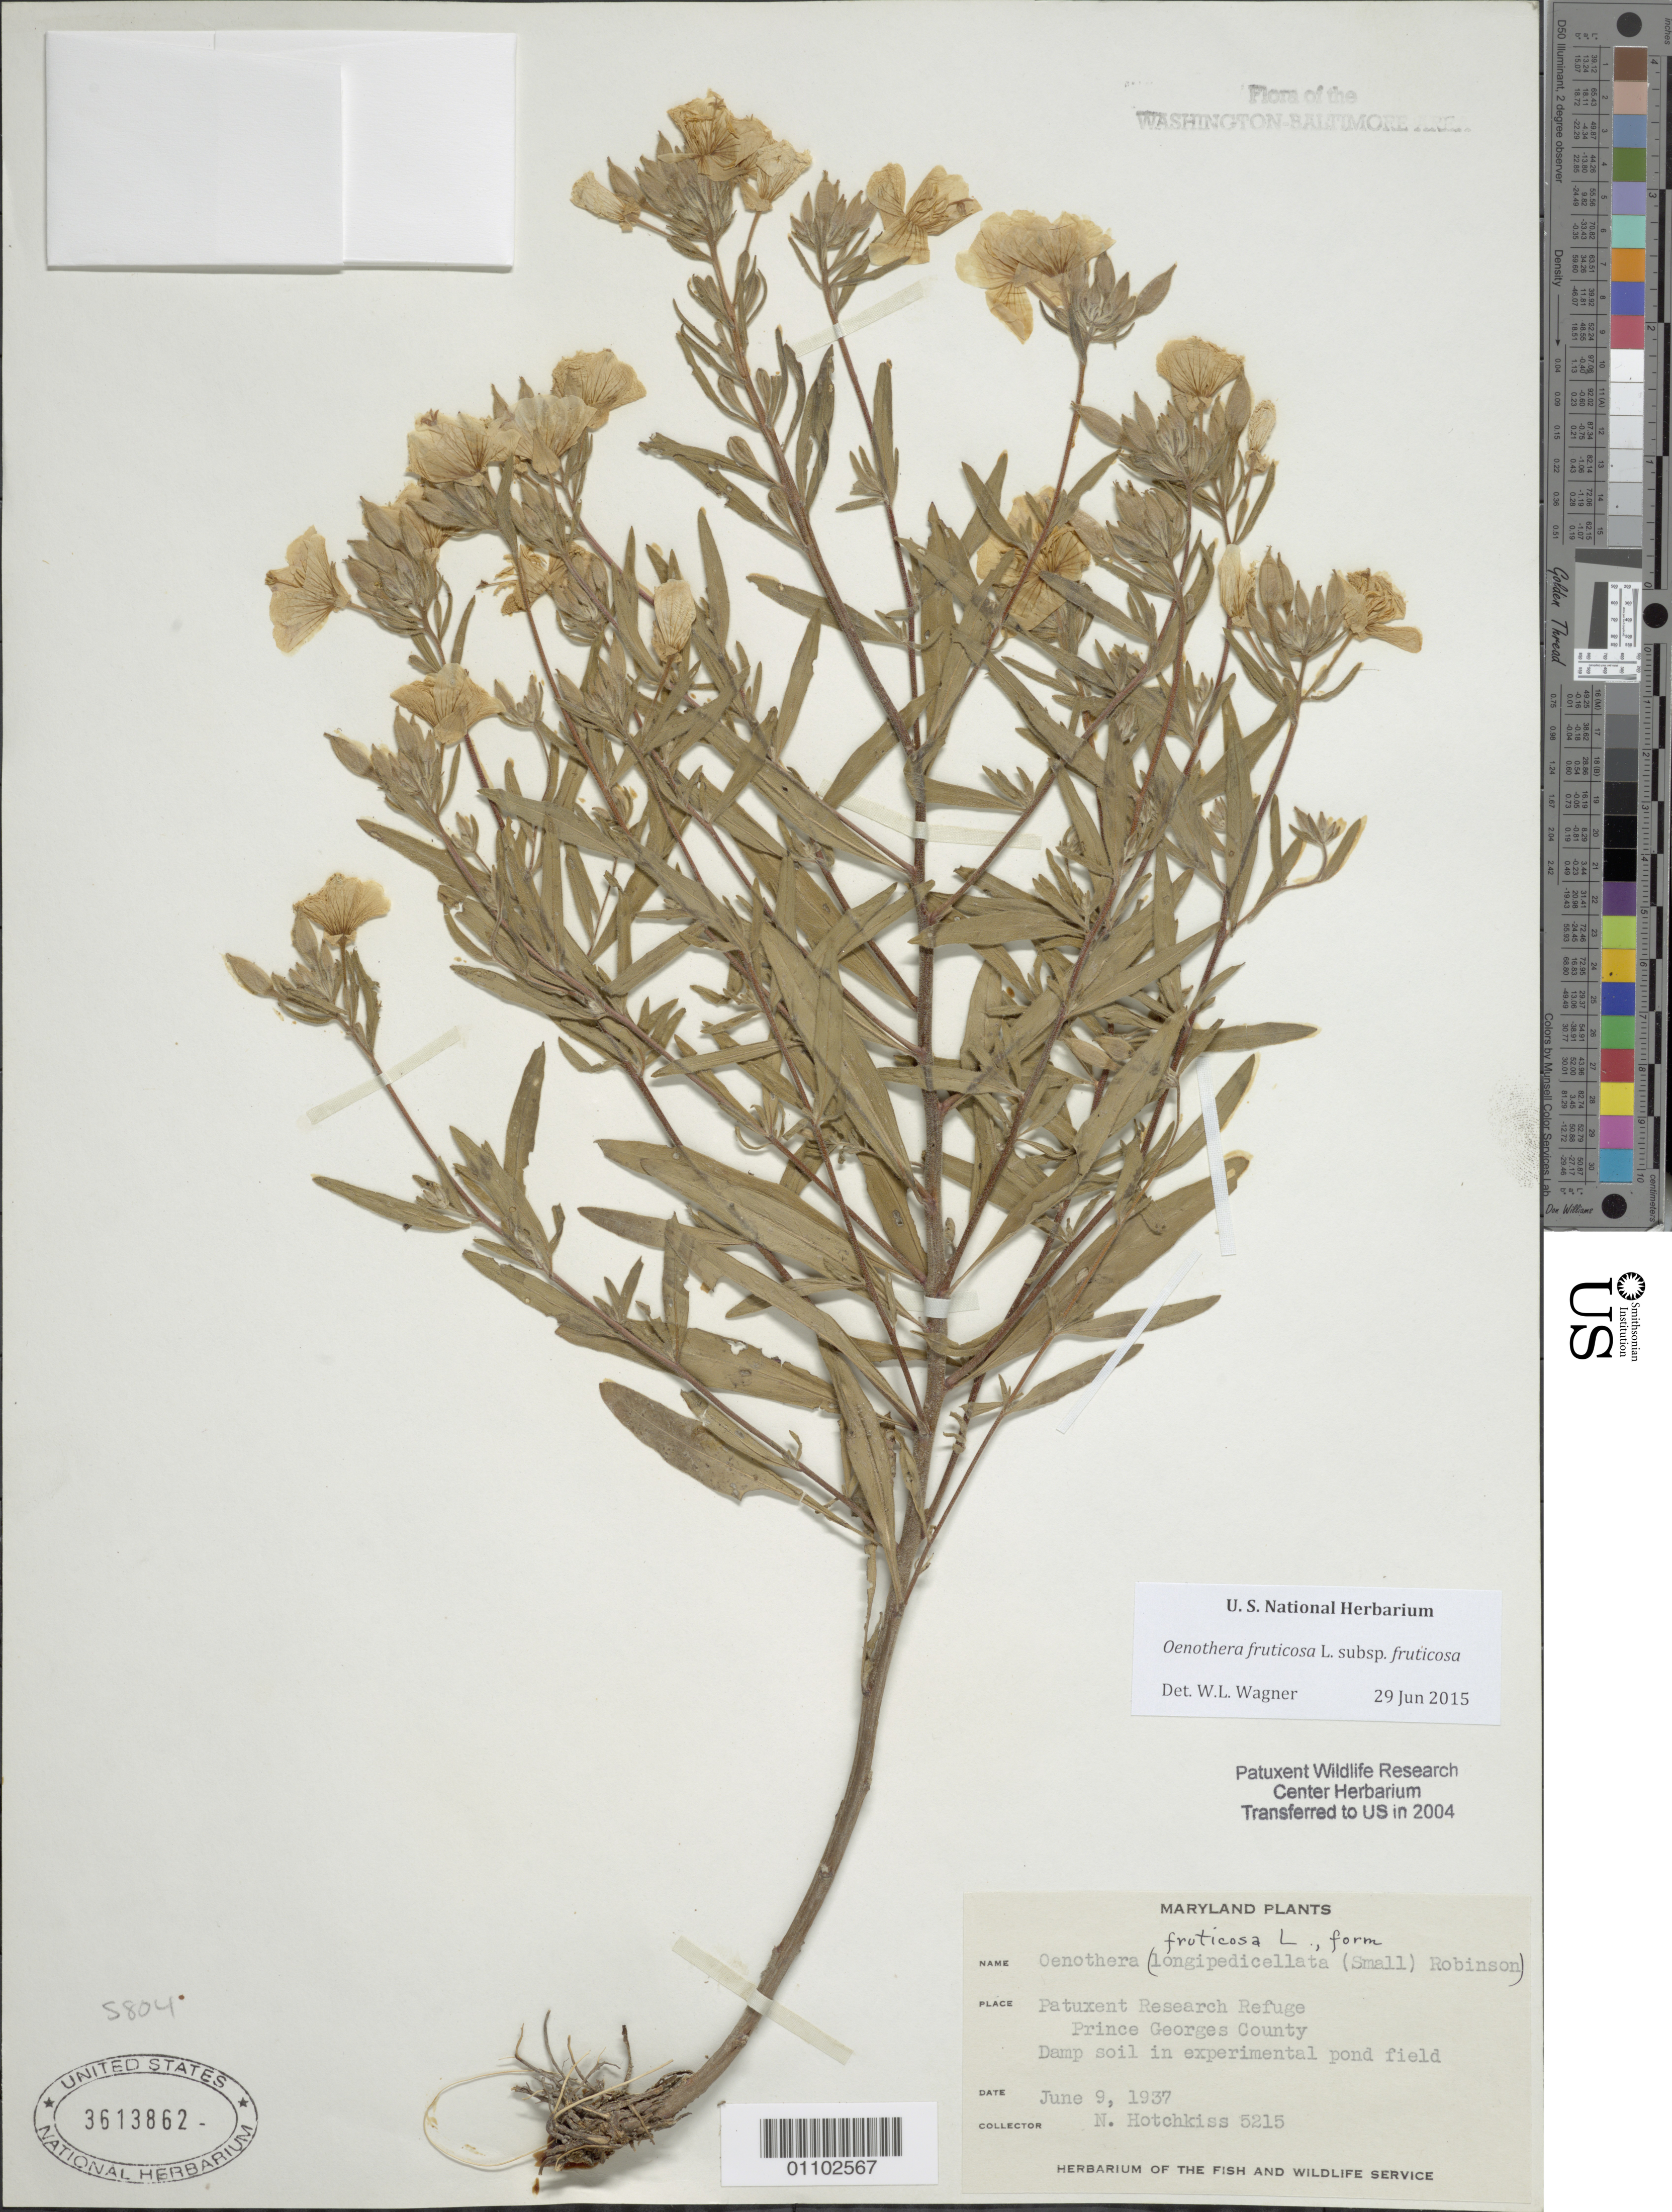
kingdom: Plantae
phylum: Tracheophyta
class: Magnoliopsida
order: Myrtales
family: Onagraceae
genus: Oenothera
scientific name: Oenothera fruticosa subsp. fruticosa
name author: L.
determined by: Wagner, W. L., (BOT), Smithsonian Institution - National Museum of Natural History (UNITED STATES)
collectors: N. Hotchkiss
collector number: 5215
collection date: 1937-06-09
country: United States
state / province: Maryland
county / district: Prince George's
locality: Patuxent Research Refuge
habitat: Damp soil in experimental pond field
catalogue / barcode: US 3613862